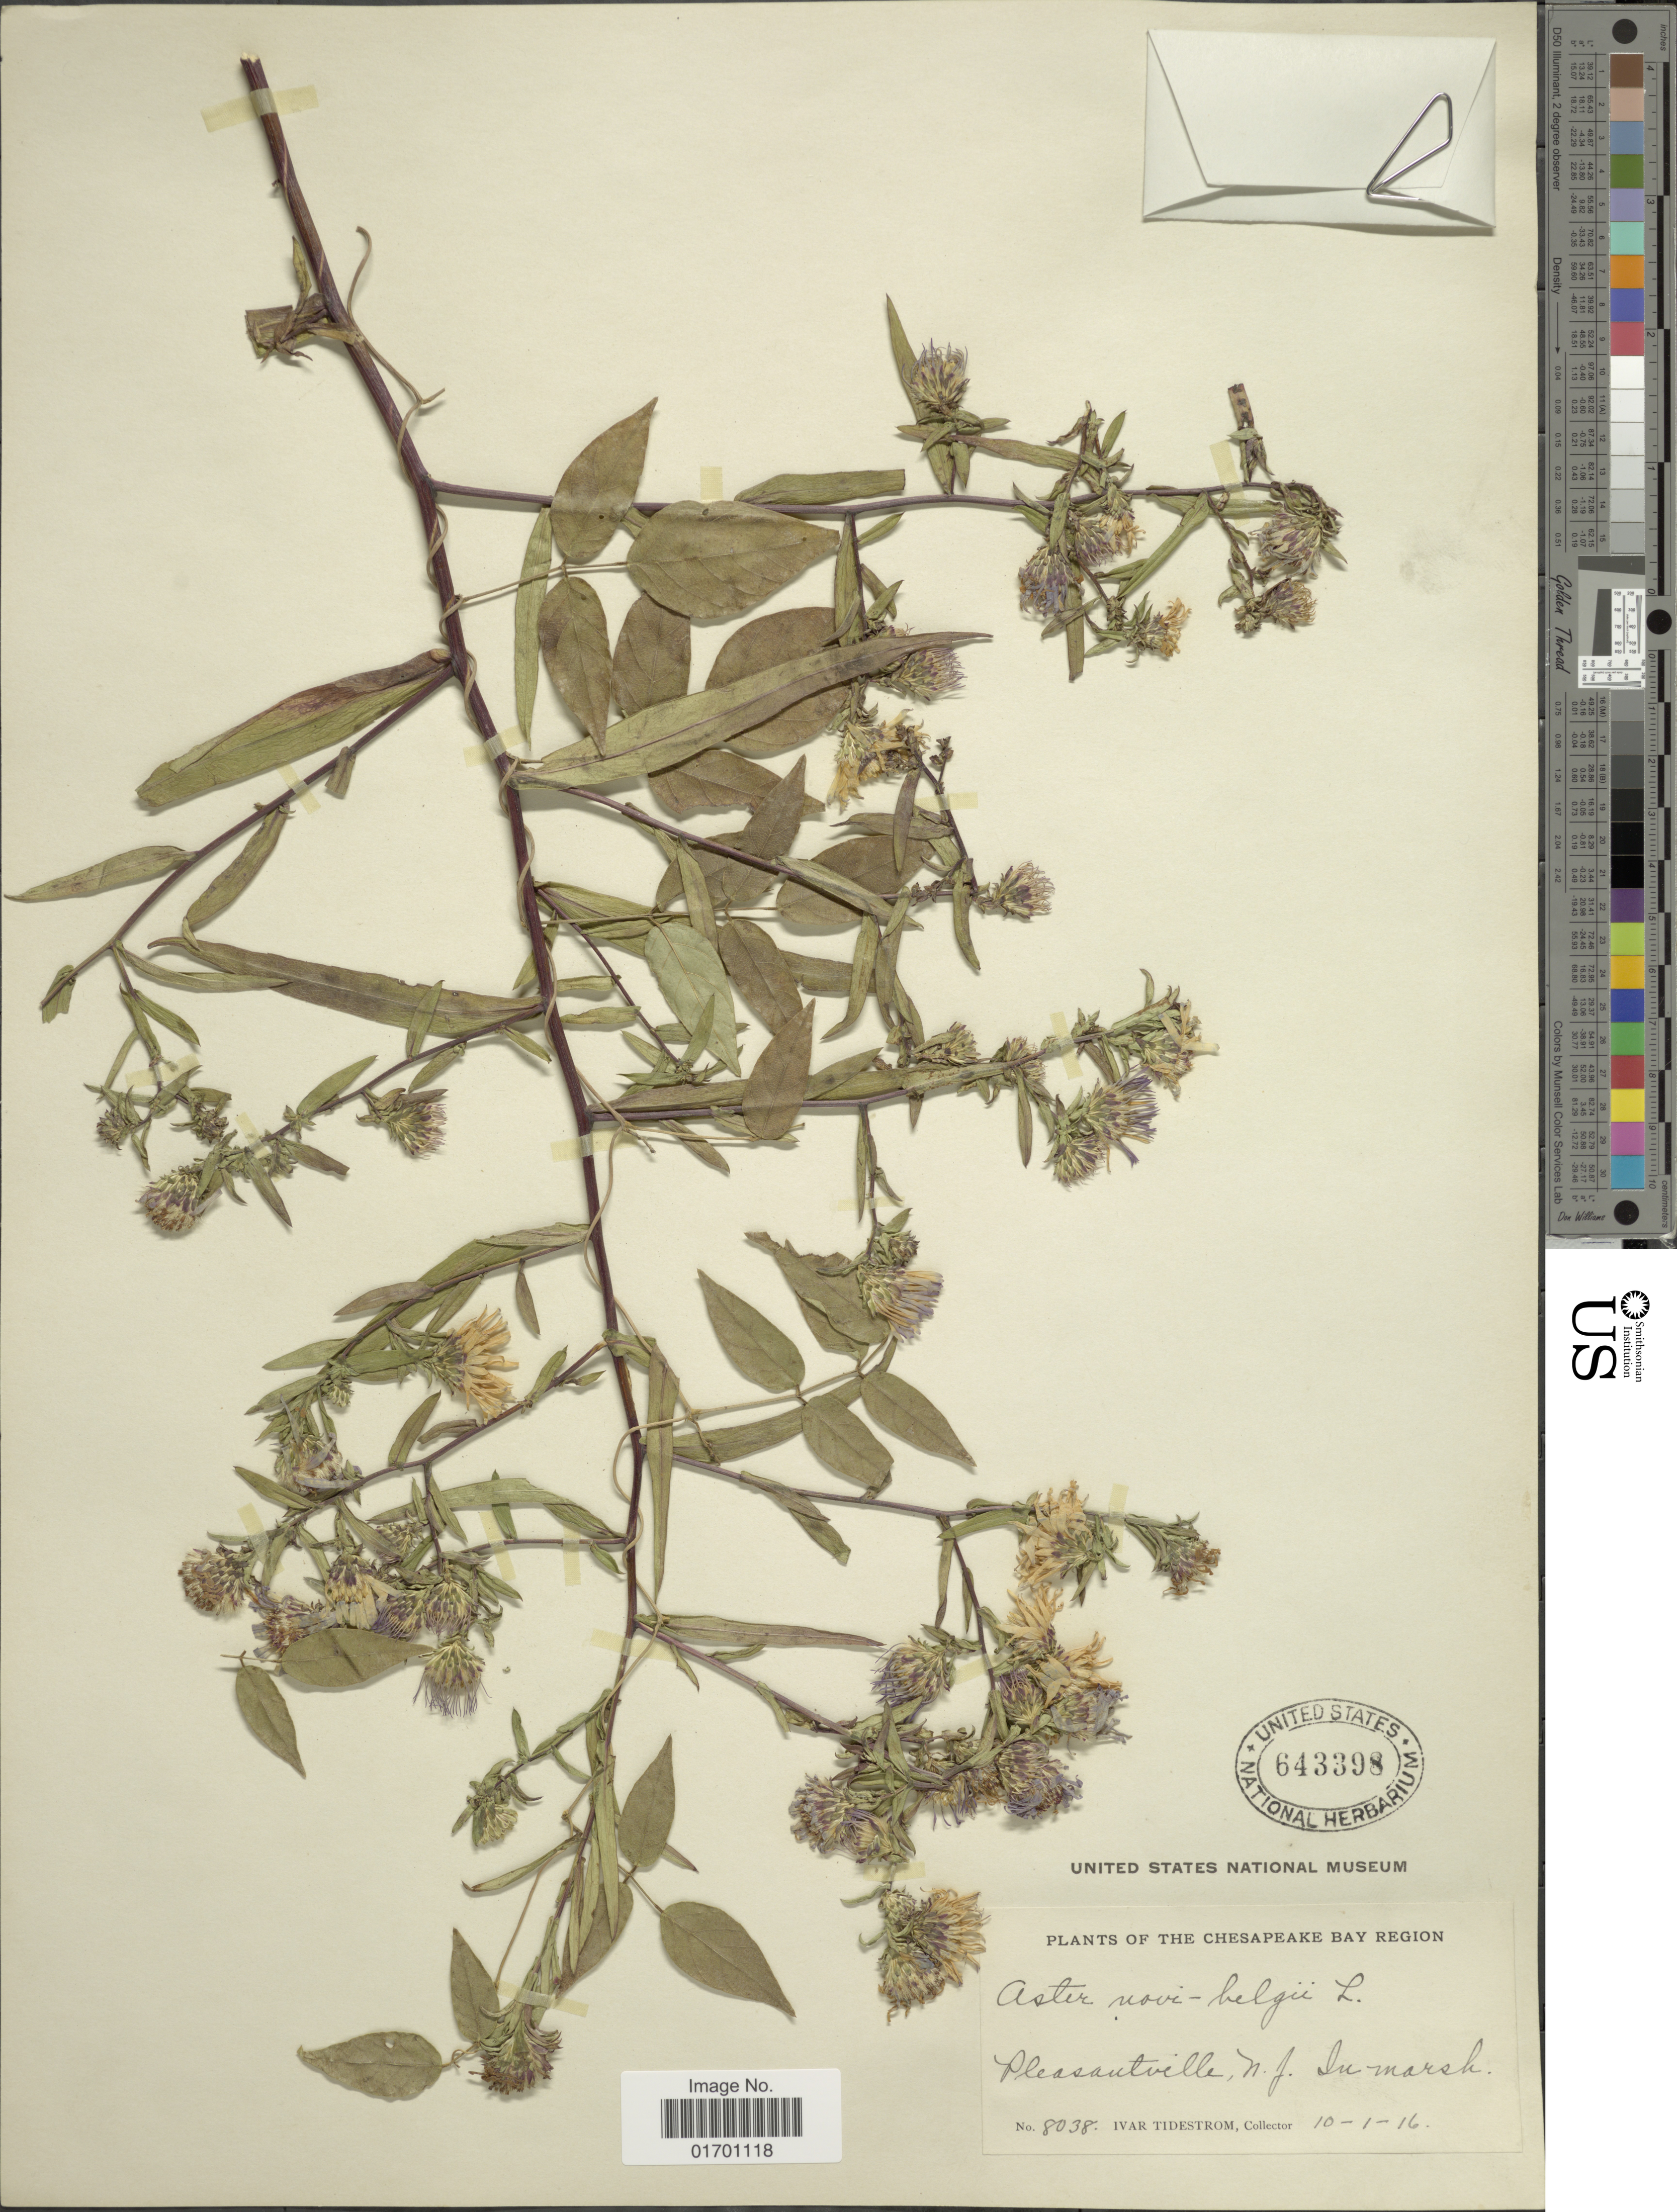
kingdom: Plantae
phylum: Tracheophyta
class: Magnoliopsida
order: Asterales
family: Asteraceae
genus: Symphyotrichum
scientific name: Symphyotrichum novi-belgii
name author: (L.) G.L. Nesom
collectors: I. F. Tidestrom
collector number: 8038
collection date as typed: Transcribed d/m/y: 10/1/16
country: United States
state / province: New Jersey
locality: The Chesapeake Bay Region. Pleasantville, N.J.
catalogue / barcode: US 643398